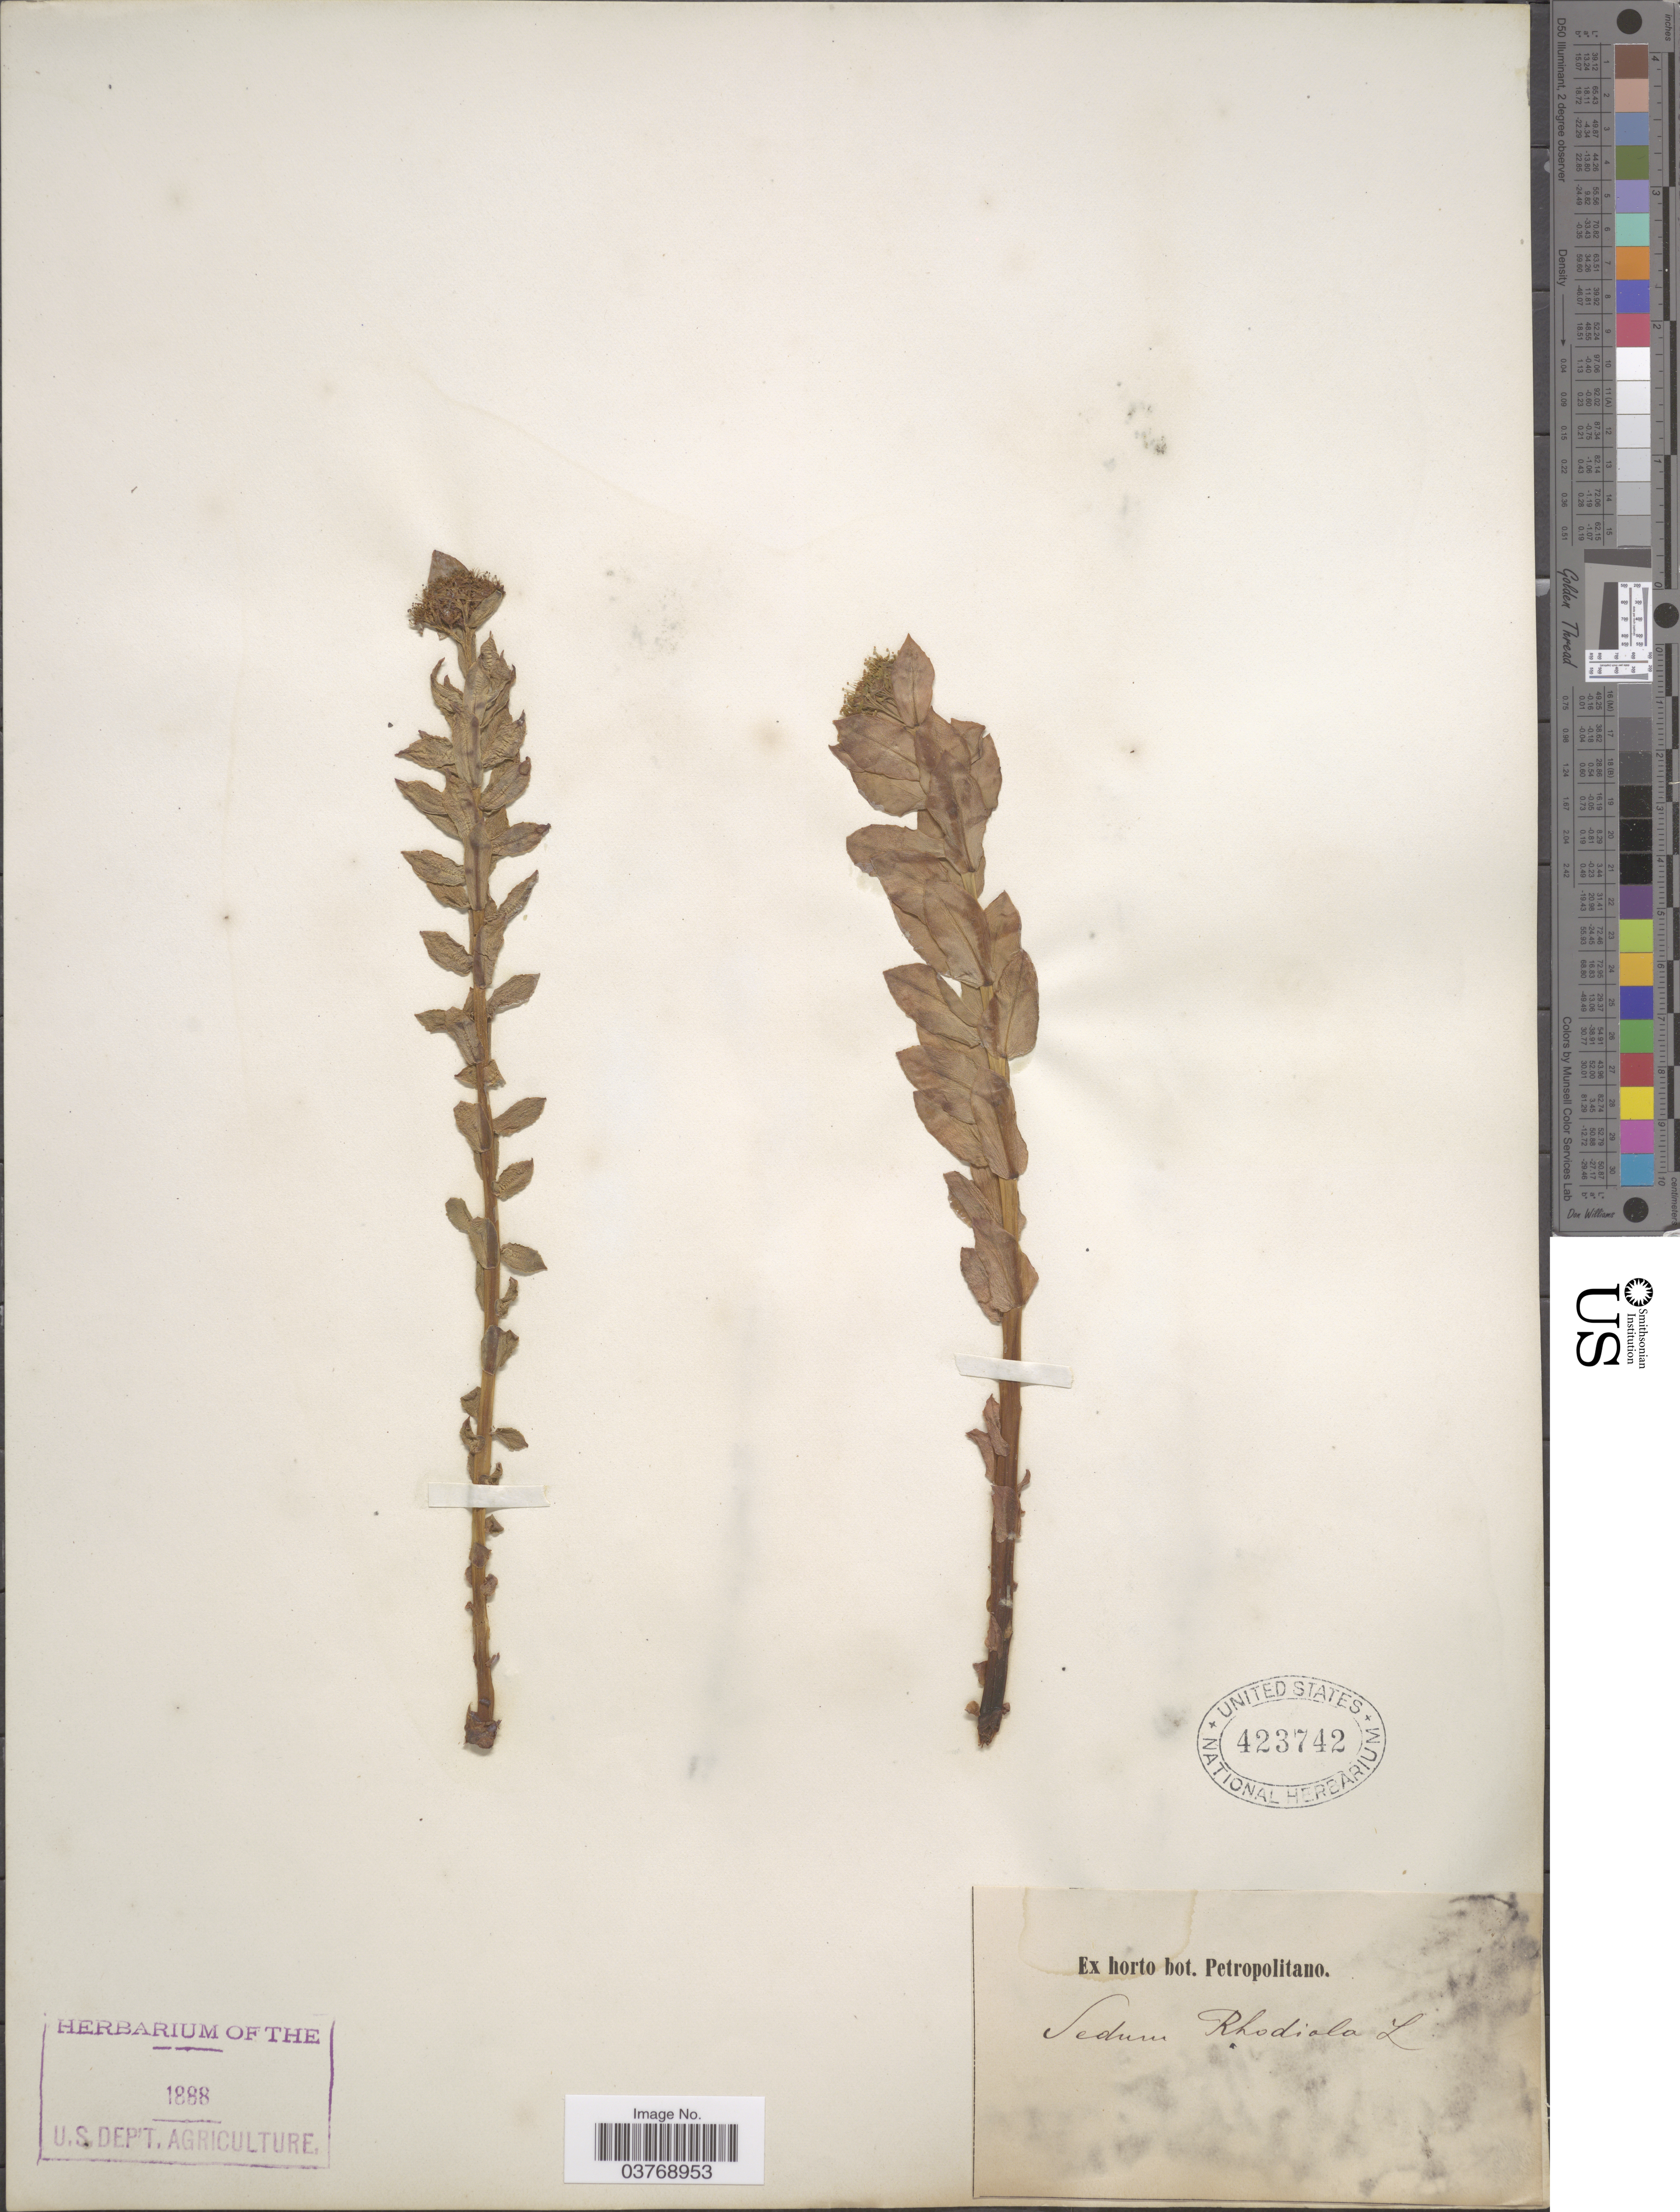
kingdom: Plantae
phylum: Tracheophyta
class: Magnoliopsida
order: Saxifragales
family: Crassulaceae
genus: Rhodiola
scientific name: Rhodiola rosea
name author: L.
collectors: ex Horto Bot. Petropolitano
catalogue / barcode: US 423742